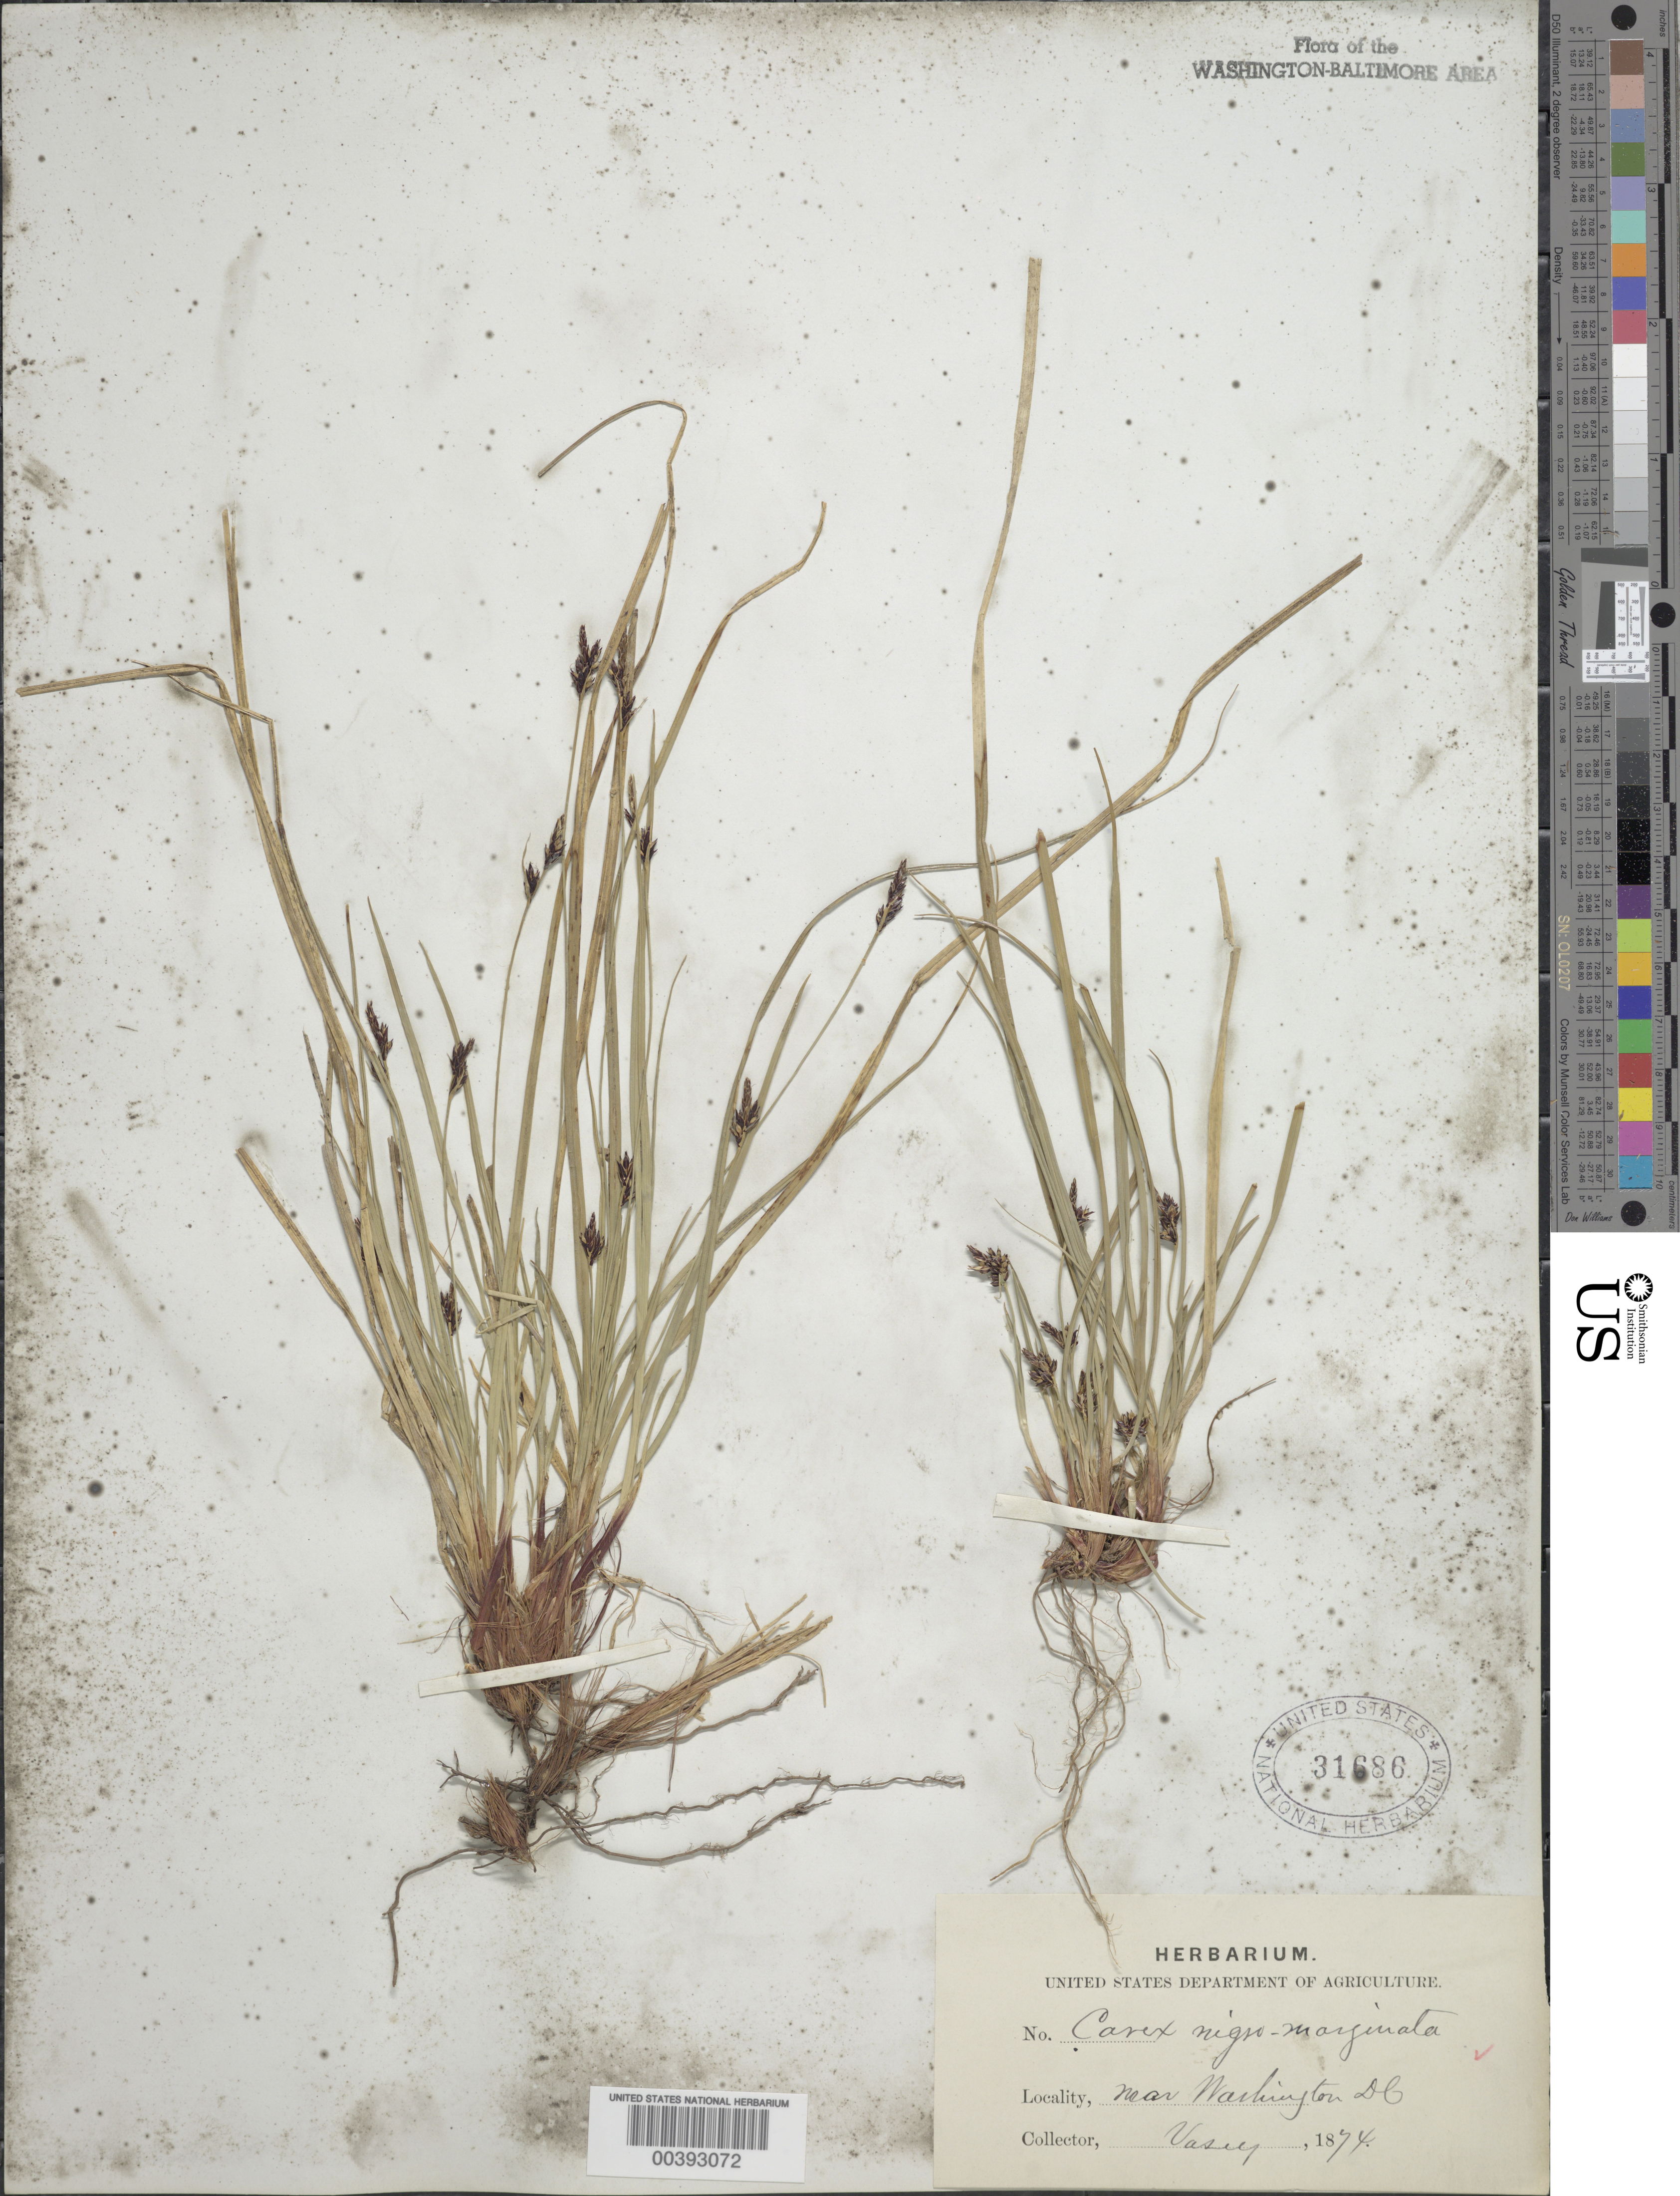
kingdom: Plantae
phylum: Tracheophyta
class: Liliopsida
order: Poales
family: Cyperaceae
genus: Carex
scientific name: Carex nigromarginata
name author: Schwein.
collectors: G. Vasey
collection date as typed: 1874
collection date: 1874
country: United States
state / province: District of Columbia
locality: DC vicinity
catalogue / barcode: US 31686